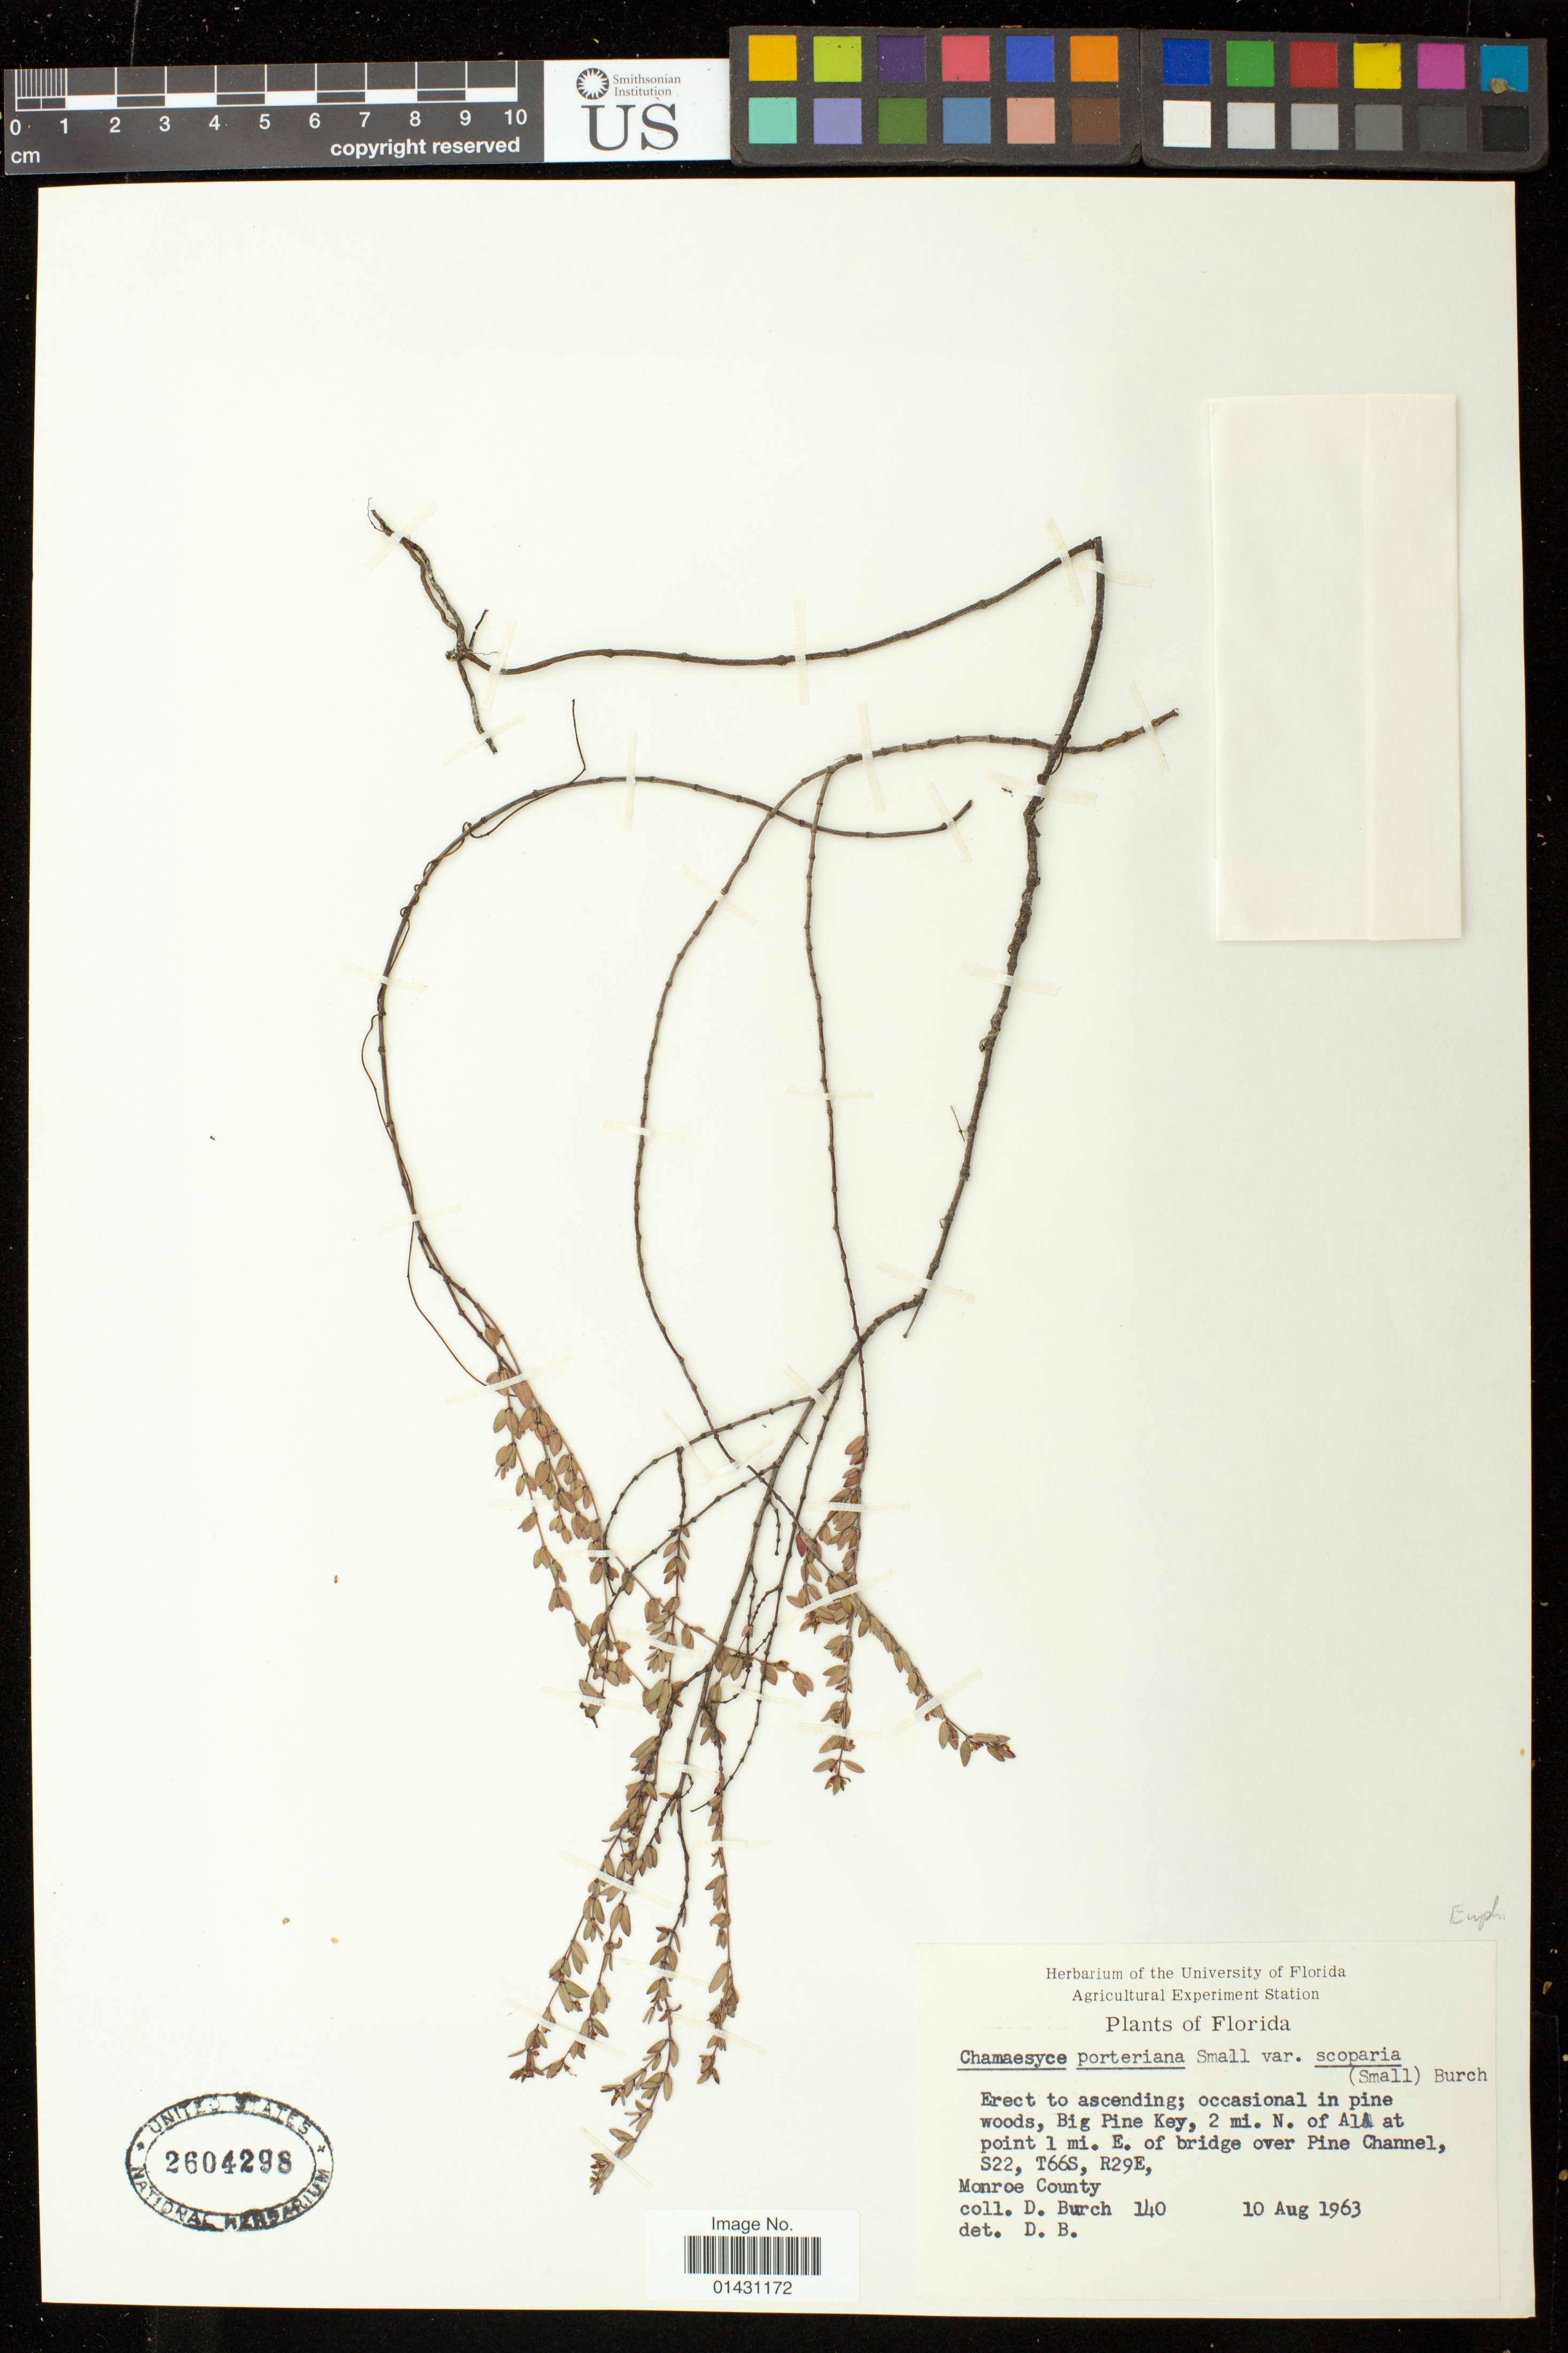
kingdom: Plantae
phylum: Tracheophyta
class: Magnoliopsida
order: Malpighiales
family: Euphorbiaceae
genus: Euphorbia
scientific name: Euphorbia porteriana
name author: (Small) Oudejans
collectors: D. Burch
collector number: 140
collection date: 1963-08-10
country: United States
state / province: Florida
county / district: Monroe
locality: Big Pine Key, 2 mi, N of A1A at point 1 mi. E. of bridge over Pine Channel, S22, T66S, R29E.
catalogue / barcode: US 2604298